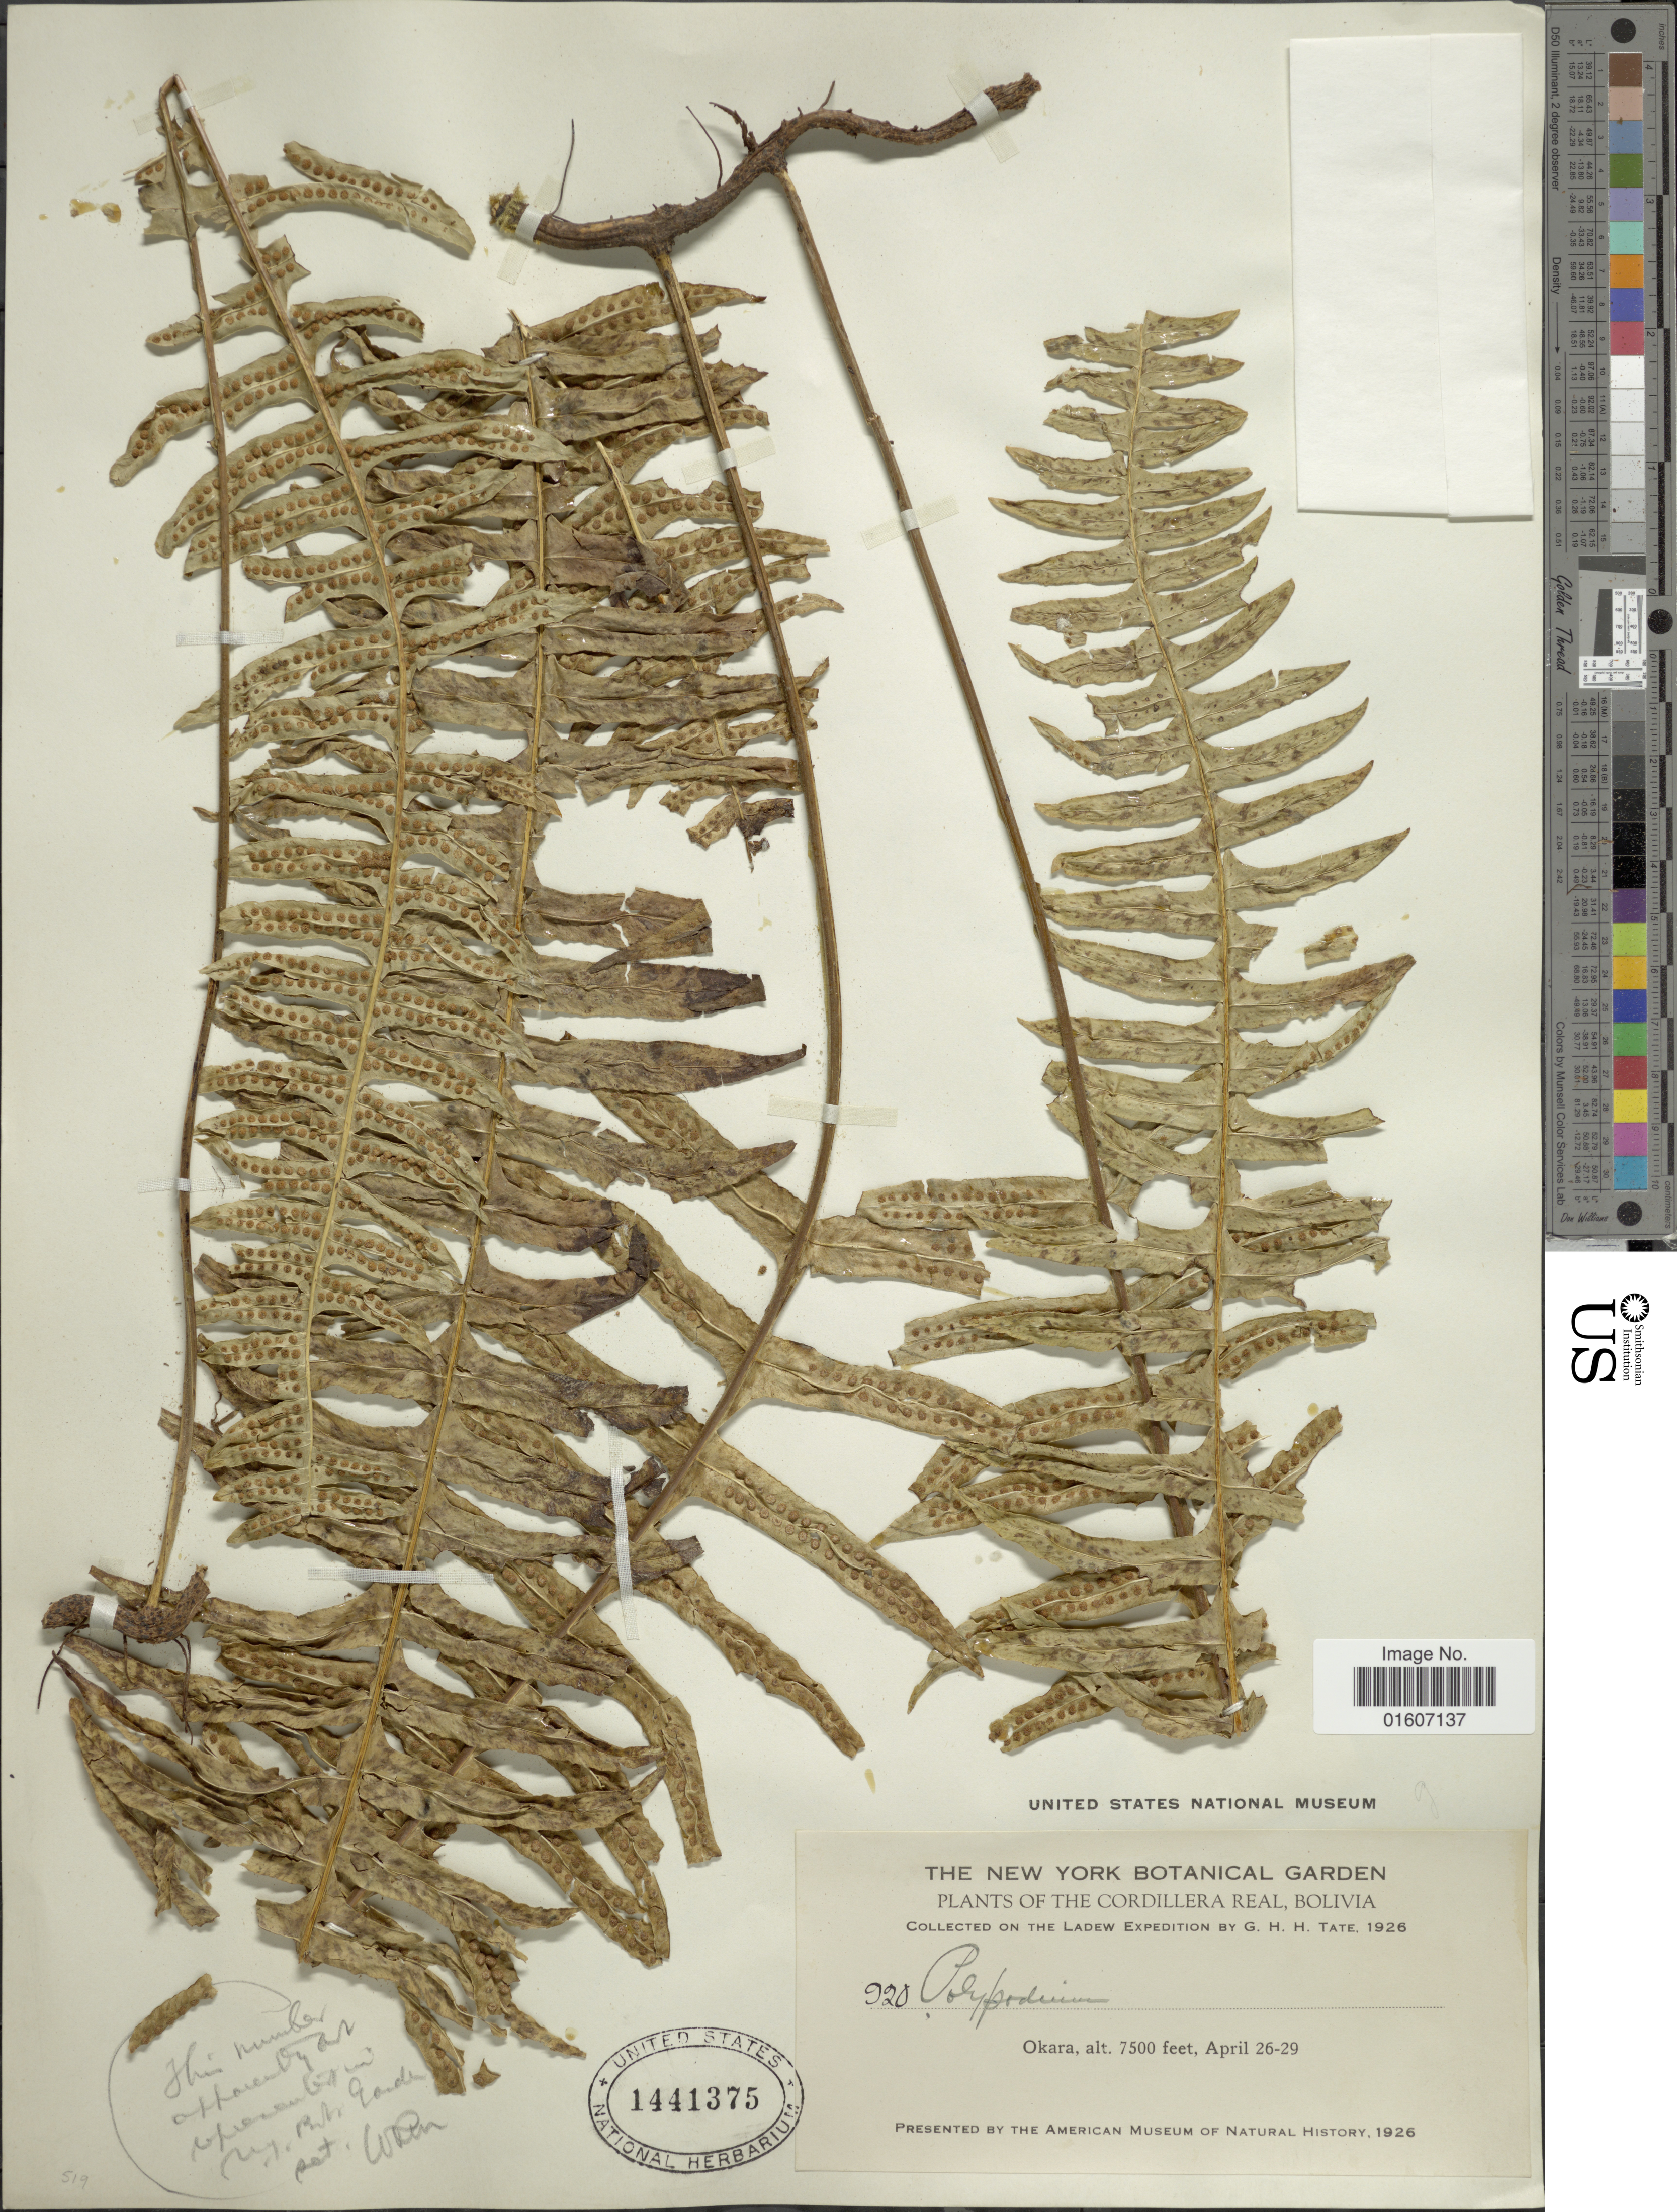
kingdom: Plantae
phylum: Tracheophyta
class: Polypodiopsida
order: Polypodiales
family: Polypodiaceae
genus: Serpocaulon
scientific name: Serpocaulon sp.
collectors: G. H. H.Tate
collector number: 920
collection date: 1926-04-26/1926-04-29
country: Bolivia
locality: The Cordillera Real, Okara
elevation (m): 2286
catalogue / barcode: US 1441375